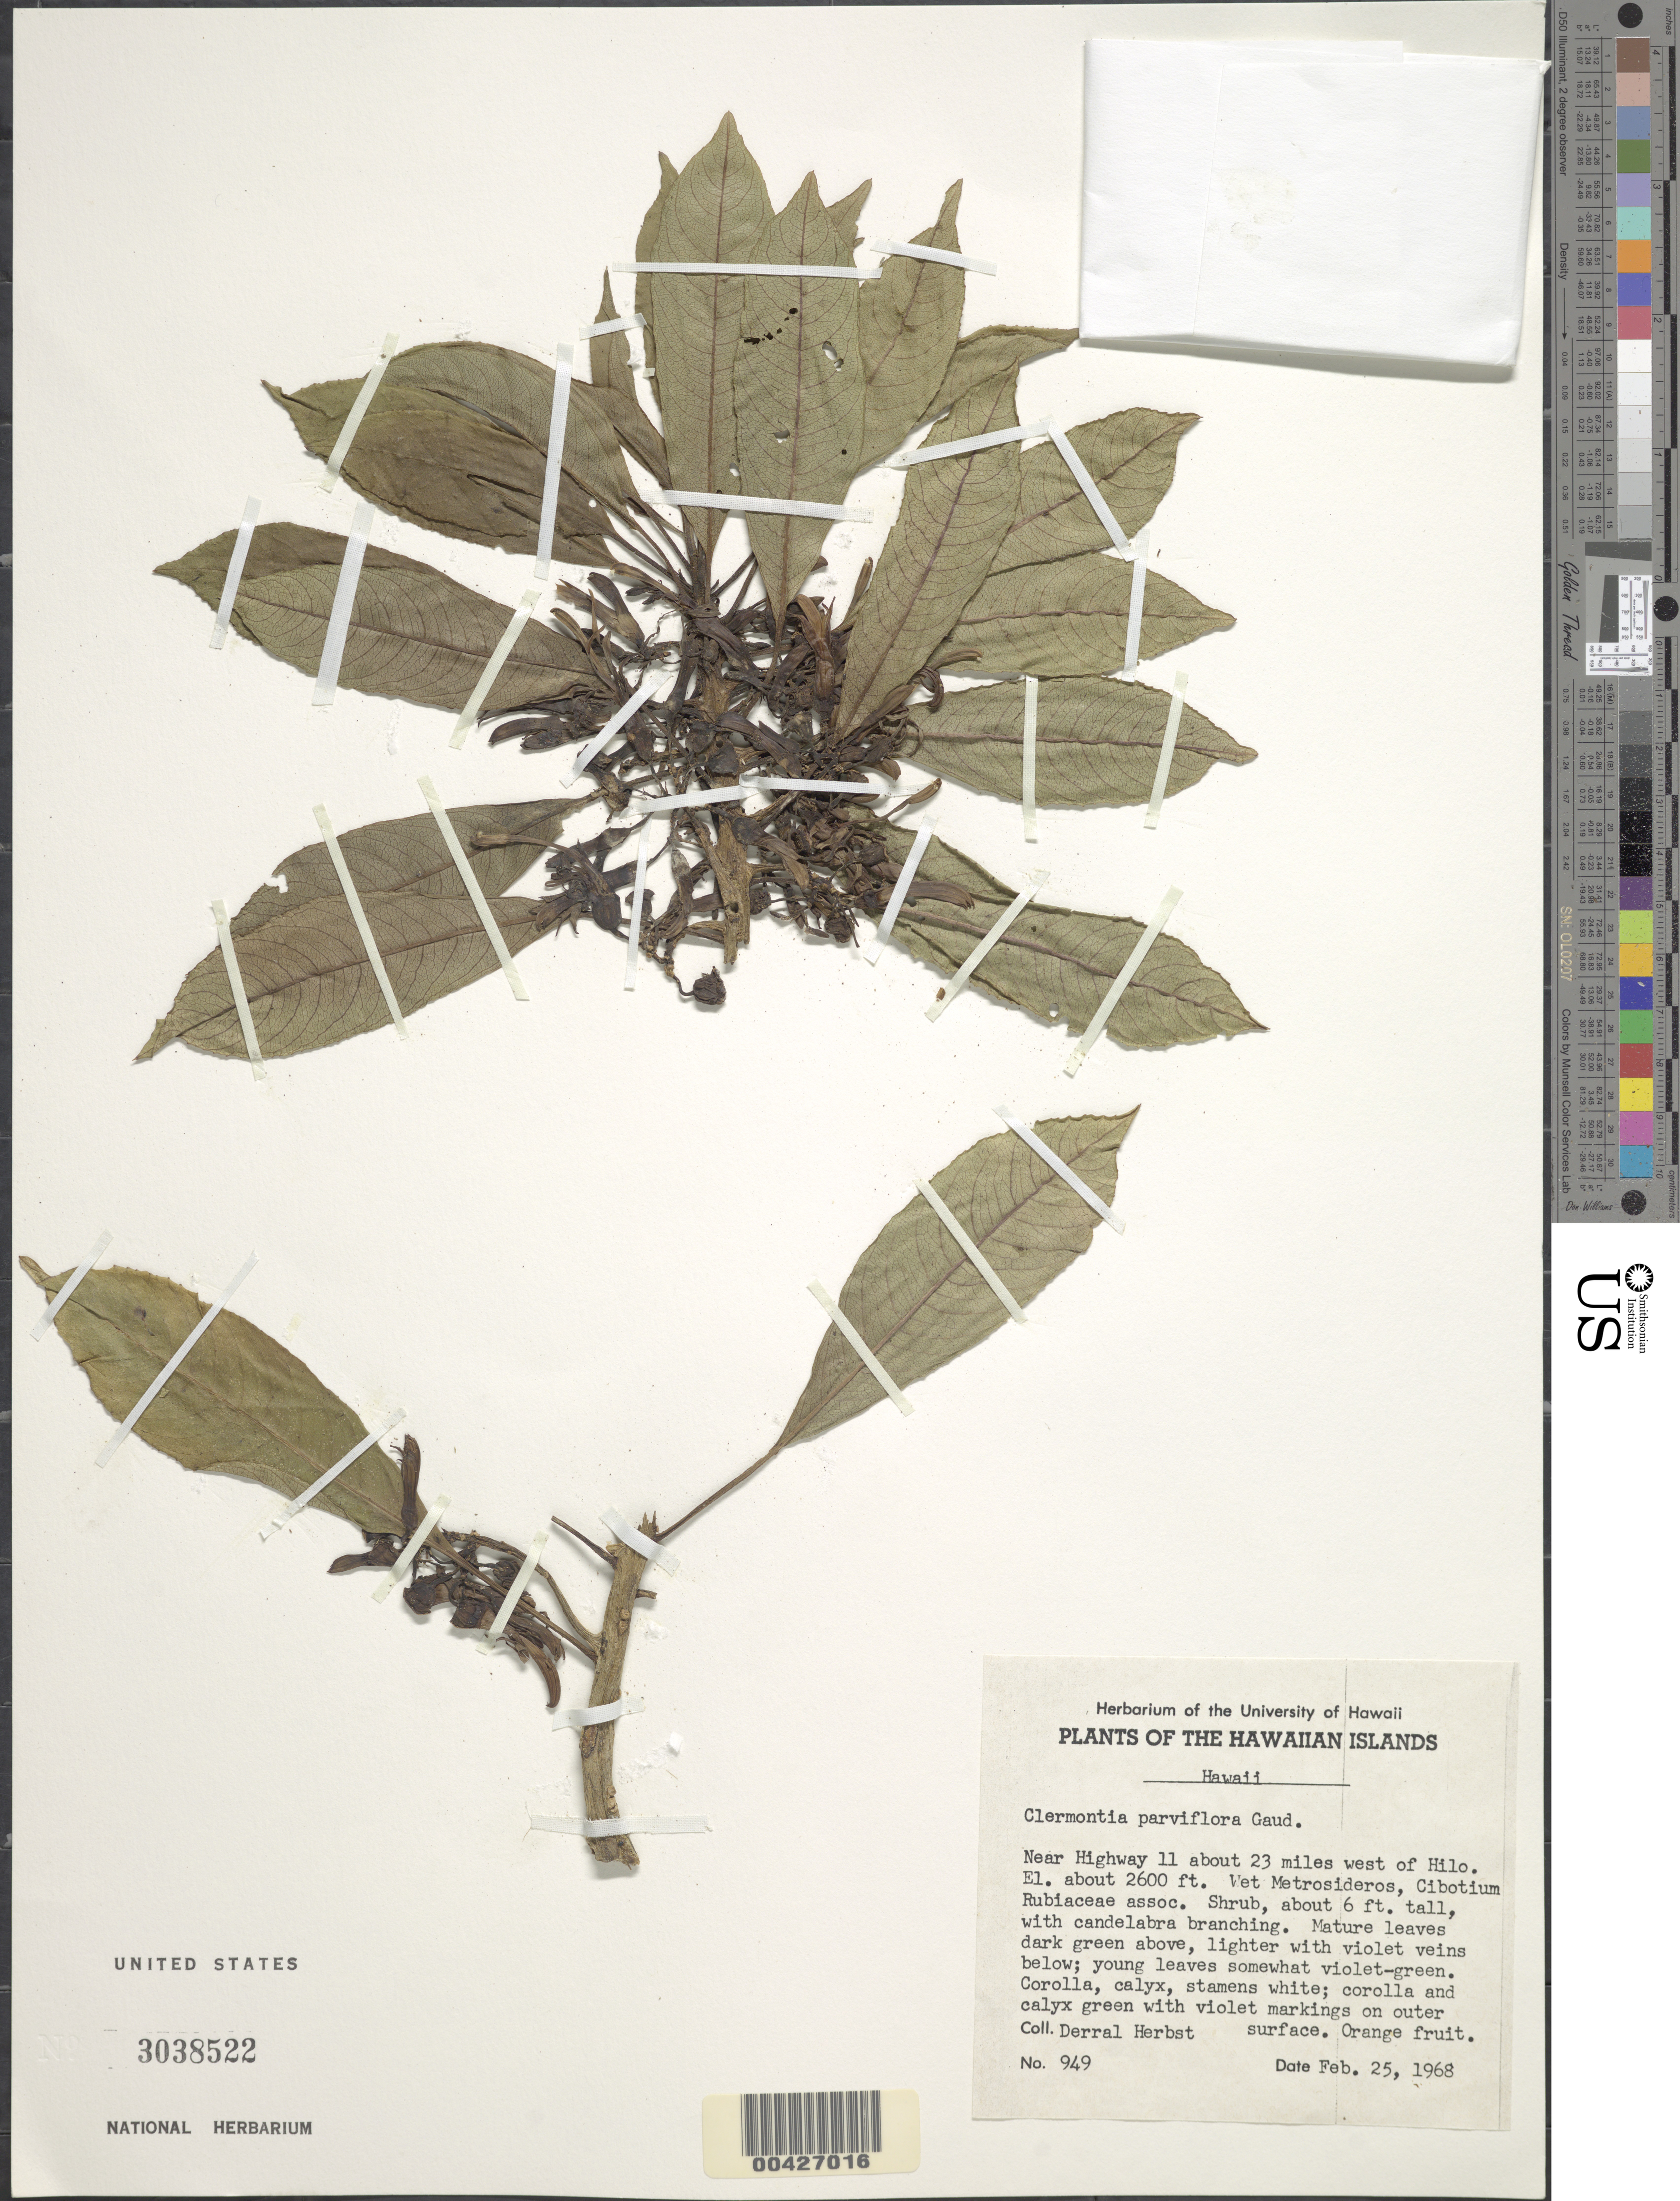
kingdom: Plantae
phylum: Tracheophyta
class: Magnoliopsida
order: Asterales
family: Campanulaceae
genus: Clermontia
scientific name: Clermontia parviflora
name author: Gaudich. ex A. Gray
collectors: D. R. Herbst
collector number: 949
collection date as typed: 25 Feb 1968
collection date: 1968-02-25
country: United States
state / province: Hawaii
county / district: Hawaii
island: Hawaii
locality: Near Highway 11 about 23 miles west of Hilo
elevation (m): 792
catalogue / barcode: US 3038522